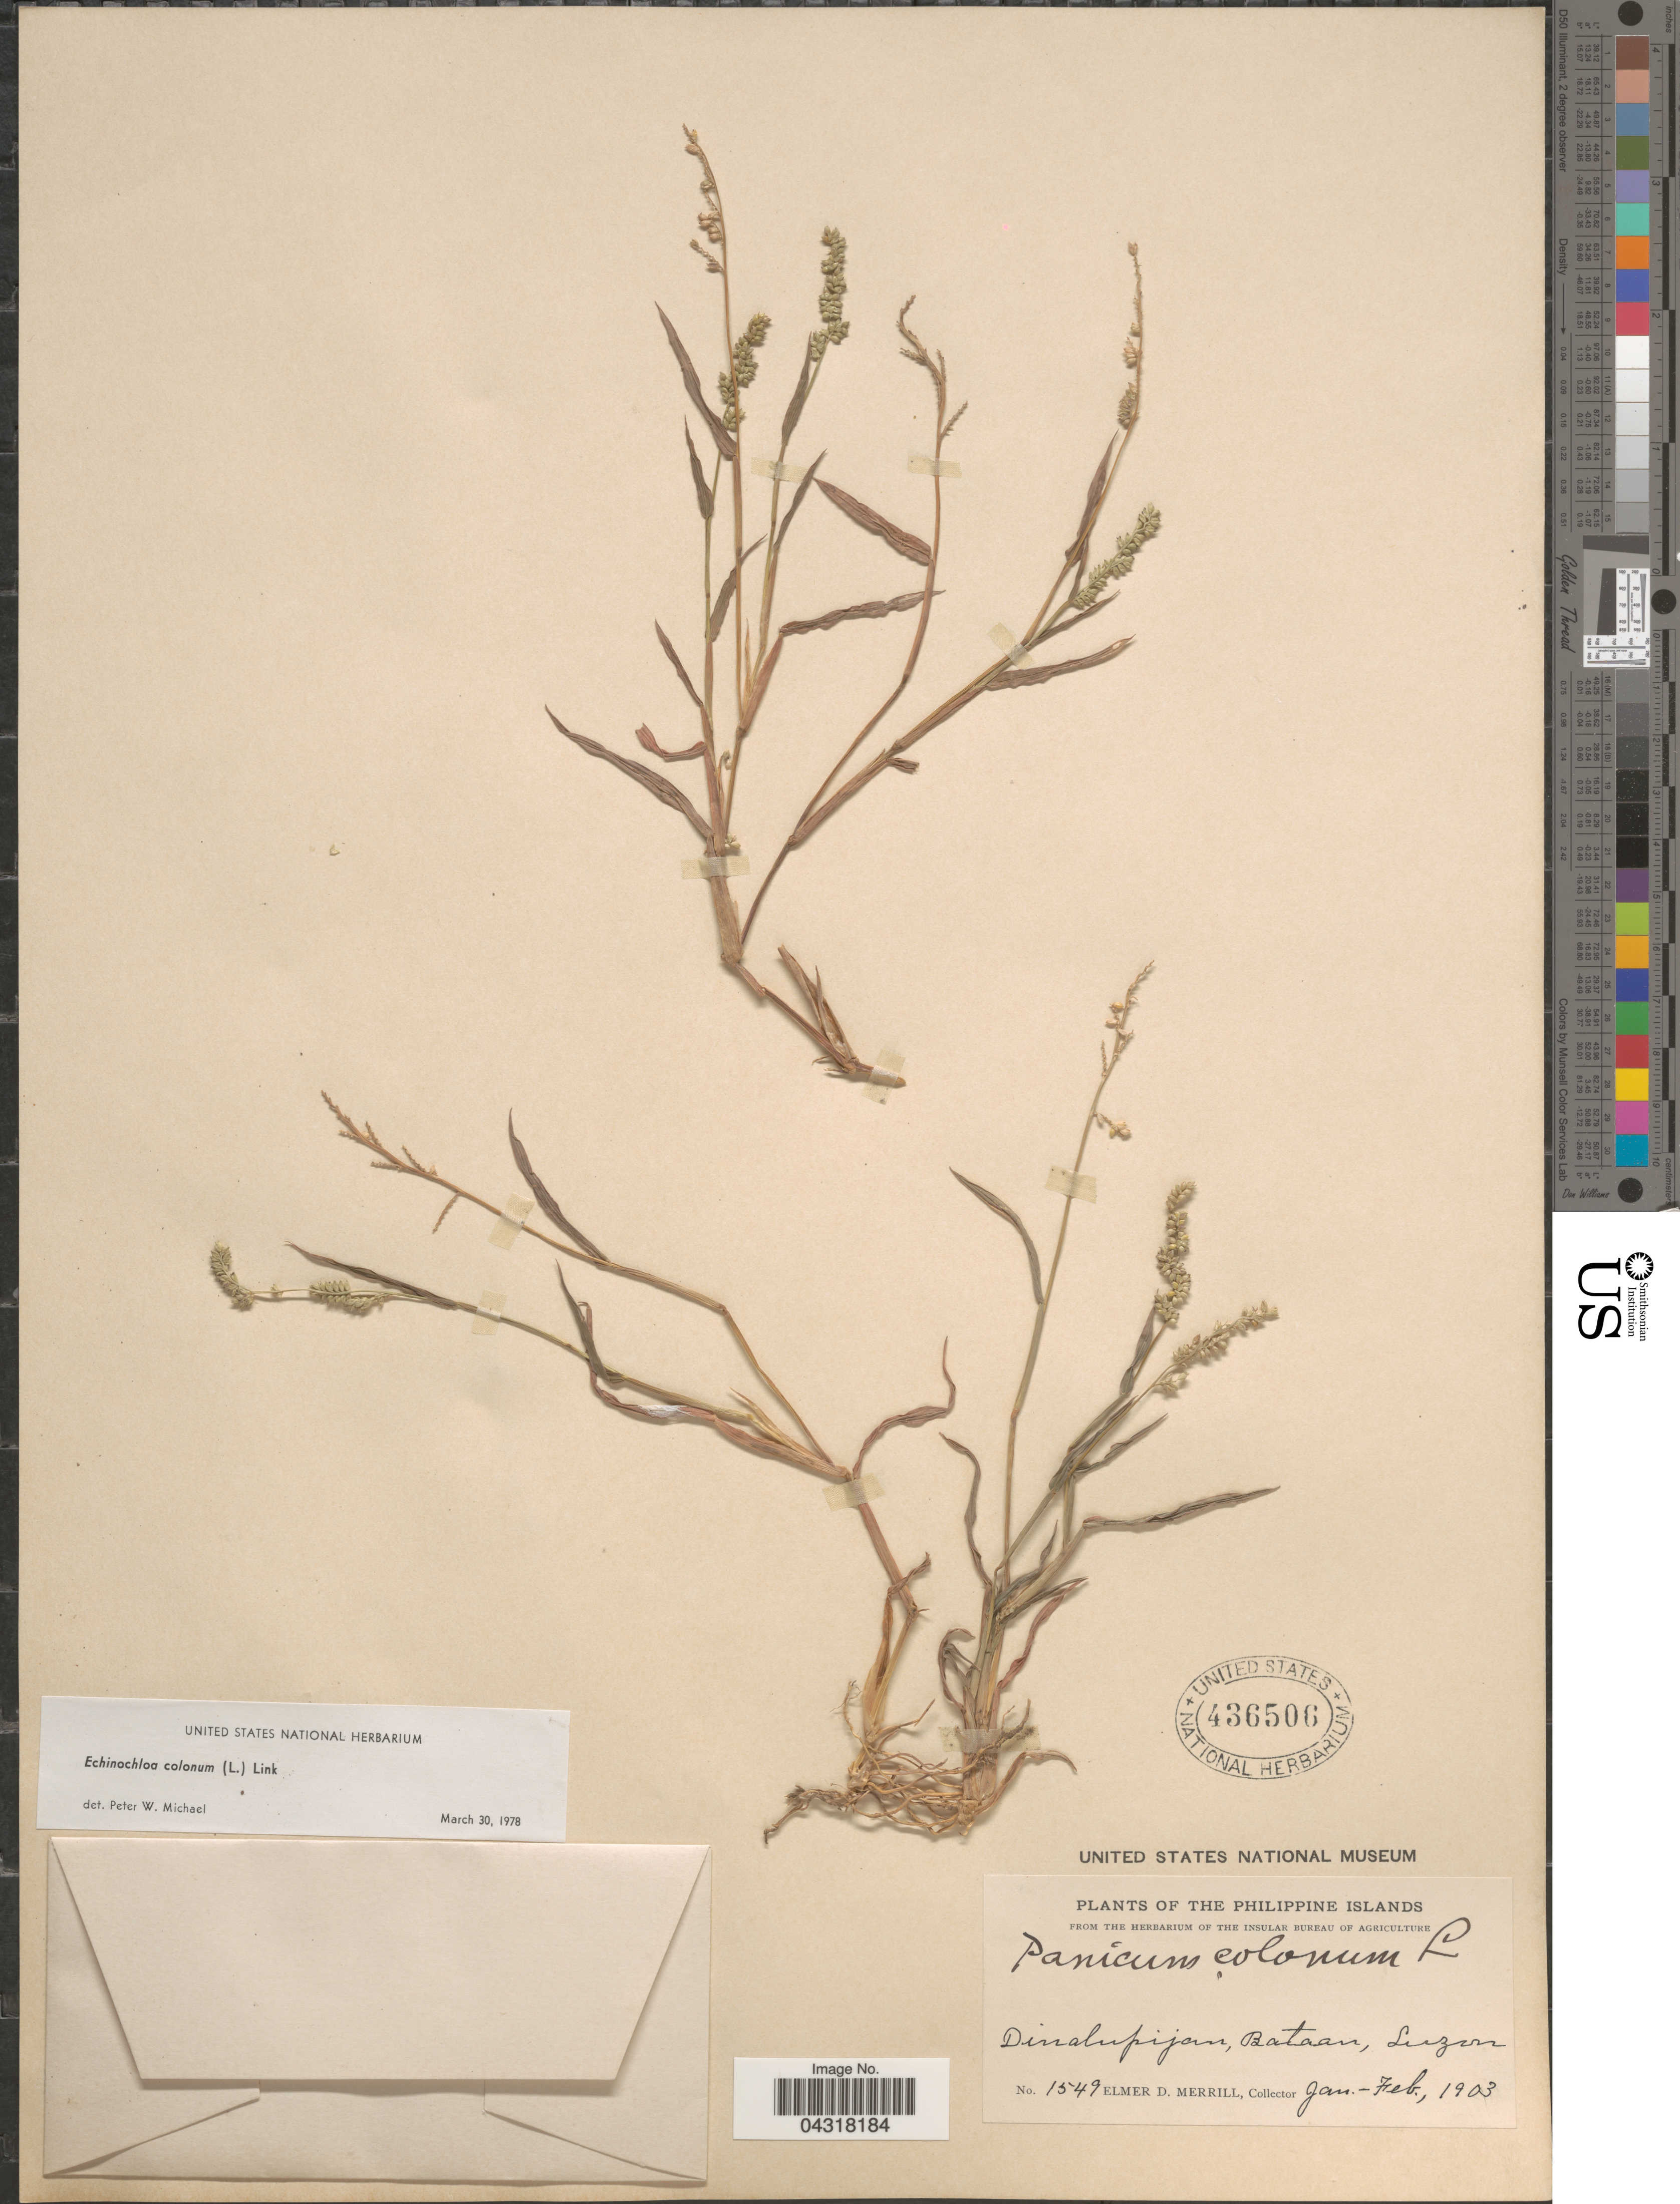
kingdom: Plantae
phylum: Tracheophyta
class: Liliopsida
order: Poales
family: Poaceae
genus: Echinochloa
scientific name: Echinochloa colona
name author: (L.) Link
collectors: E. D. Merrill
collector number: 1549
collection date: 1903-01/1903-02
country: Philippines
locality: Dinalupijan, Bataan, Luzon.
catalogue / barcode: US 436506